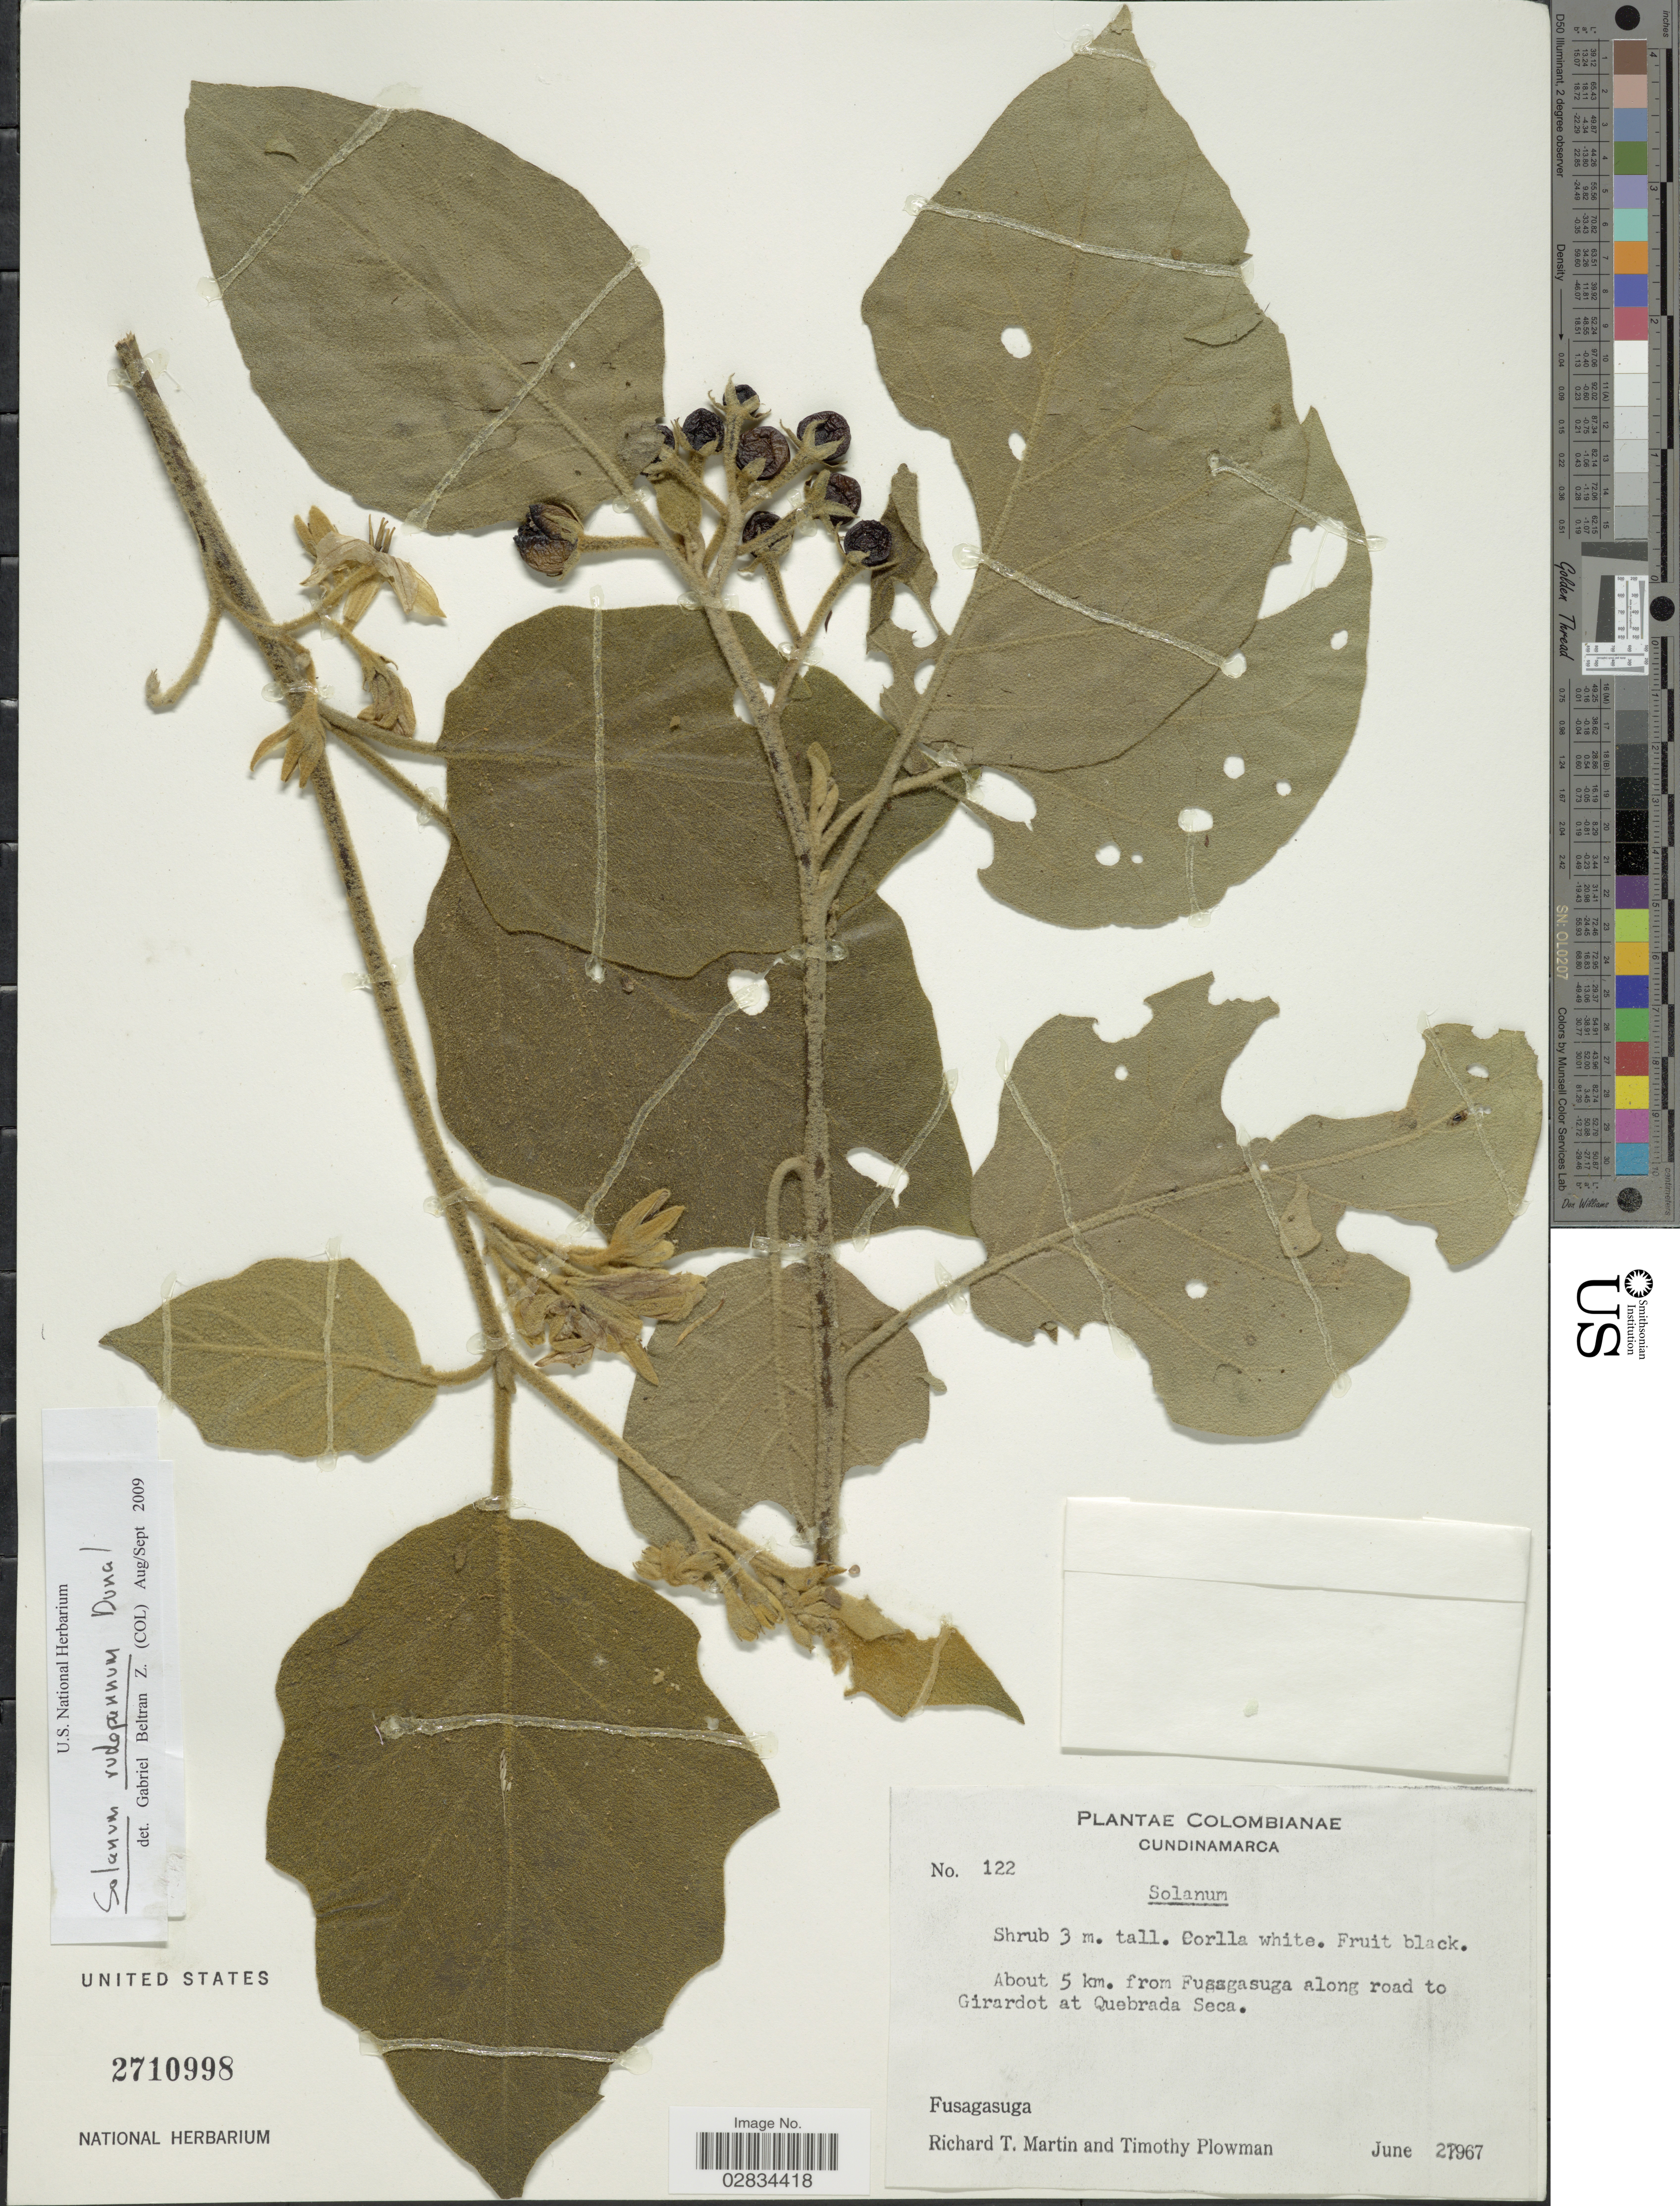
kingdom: Plantae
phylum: Tracheophyta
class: Magnoliopsida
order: Solanales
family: Solanaceae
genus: Solanum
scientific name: Solanum rudepannum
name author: Dunal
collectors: R. T. Martin & T. Plowman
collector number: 122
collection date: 1967-06-28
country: Colombia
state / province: Cundinamarca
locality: About 5 km. from Fusagasuga along road to Girardot at Quebrada Seca. Fusagasuga.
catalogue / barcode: US 2710998